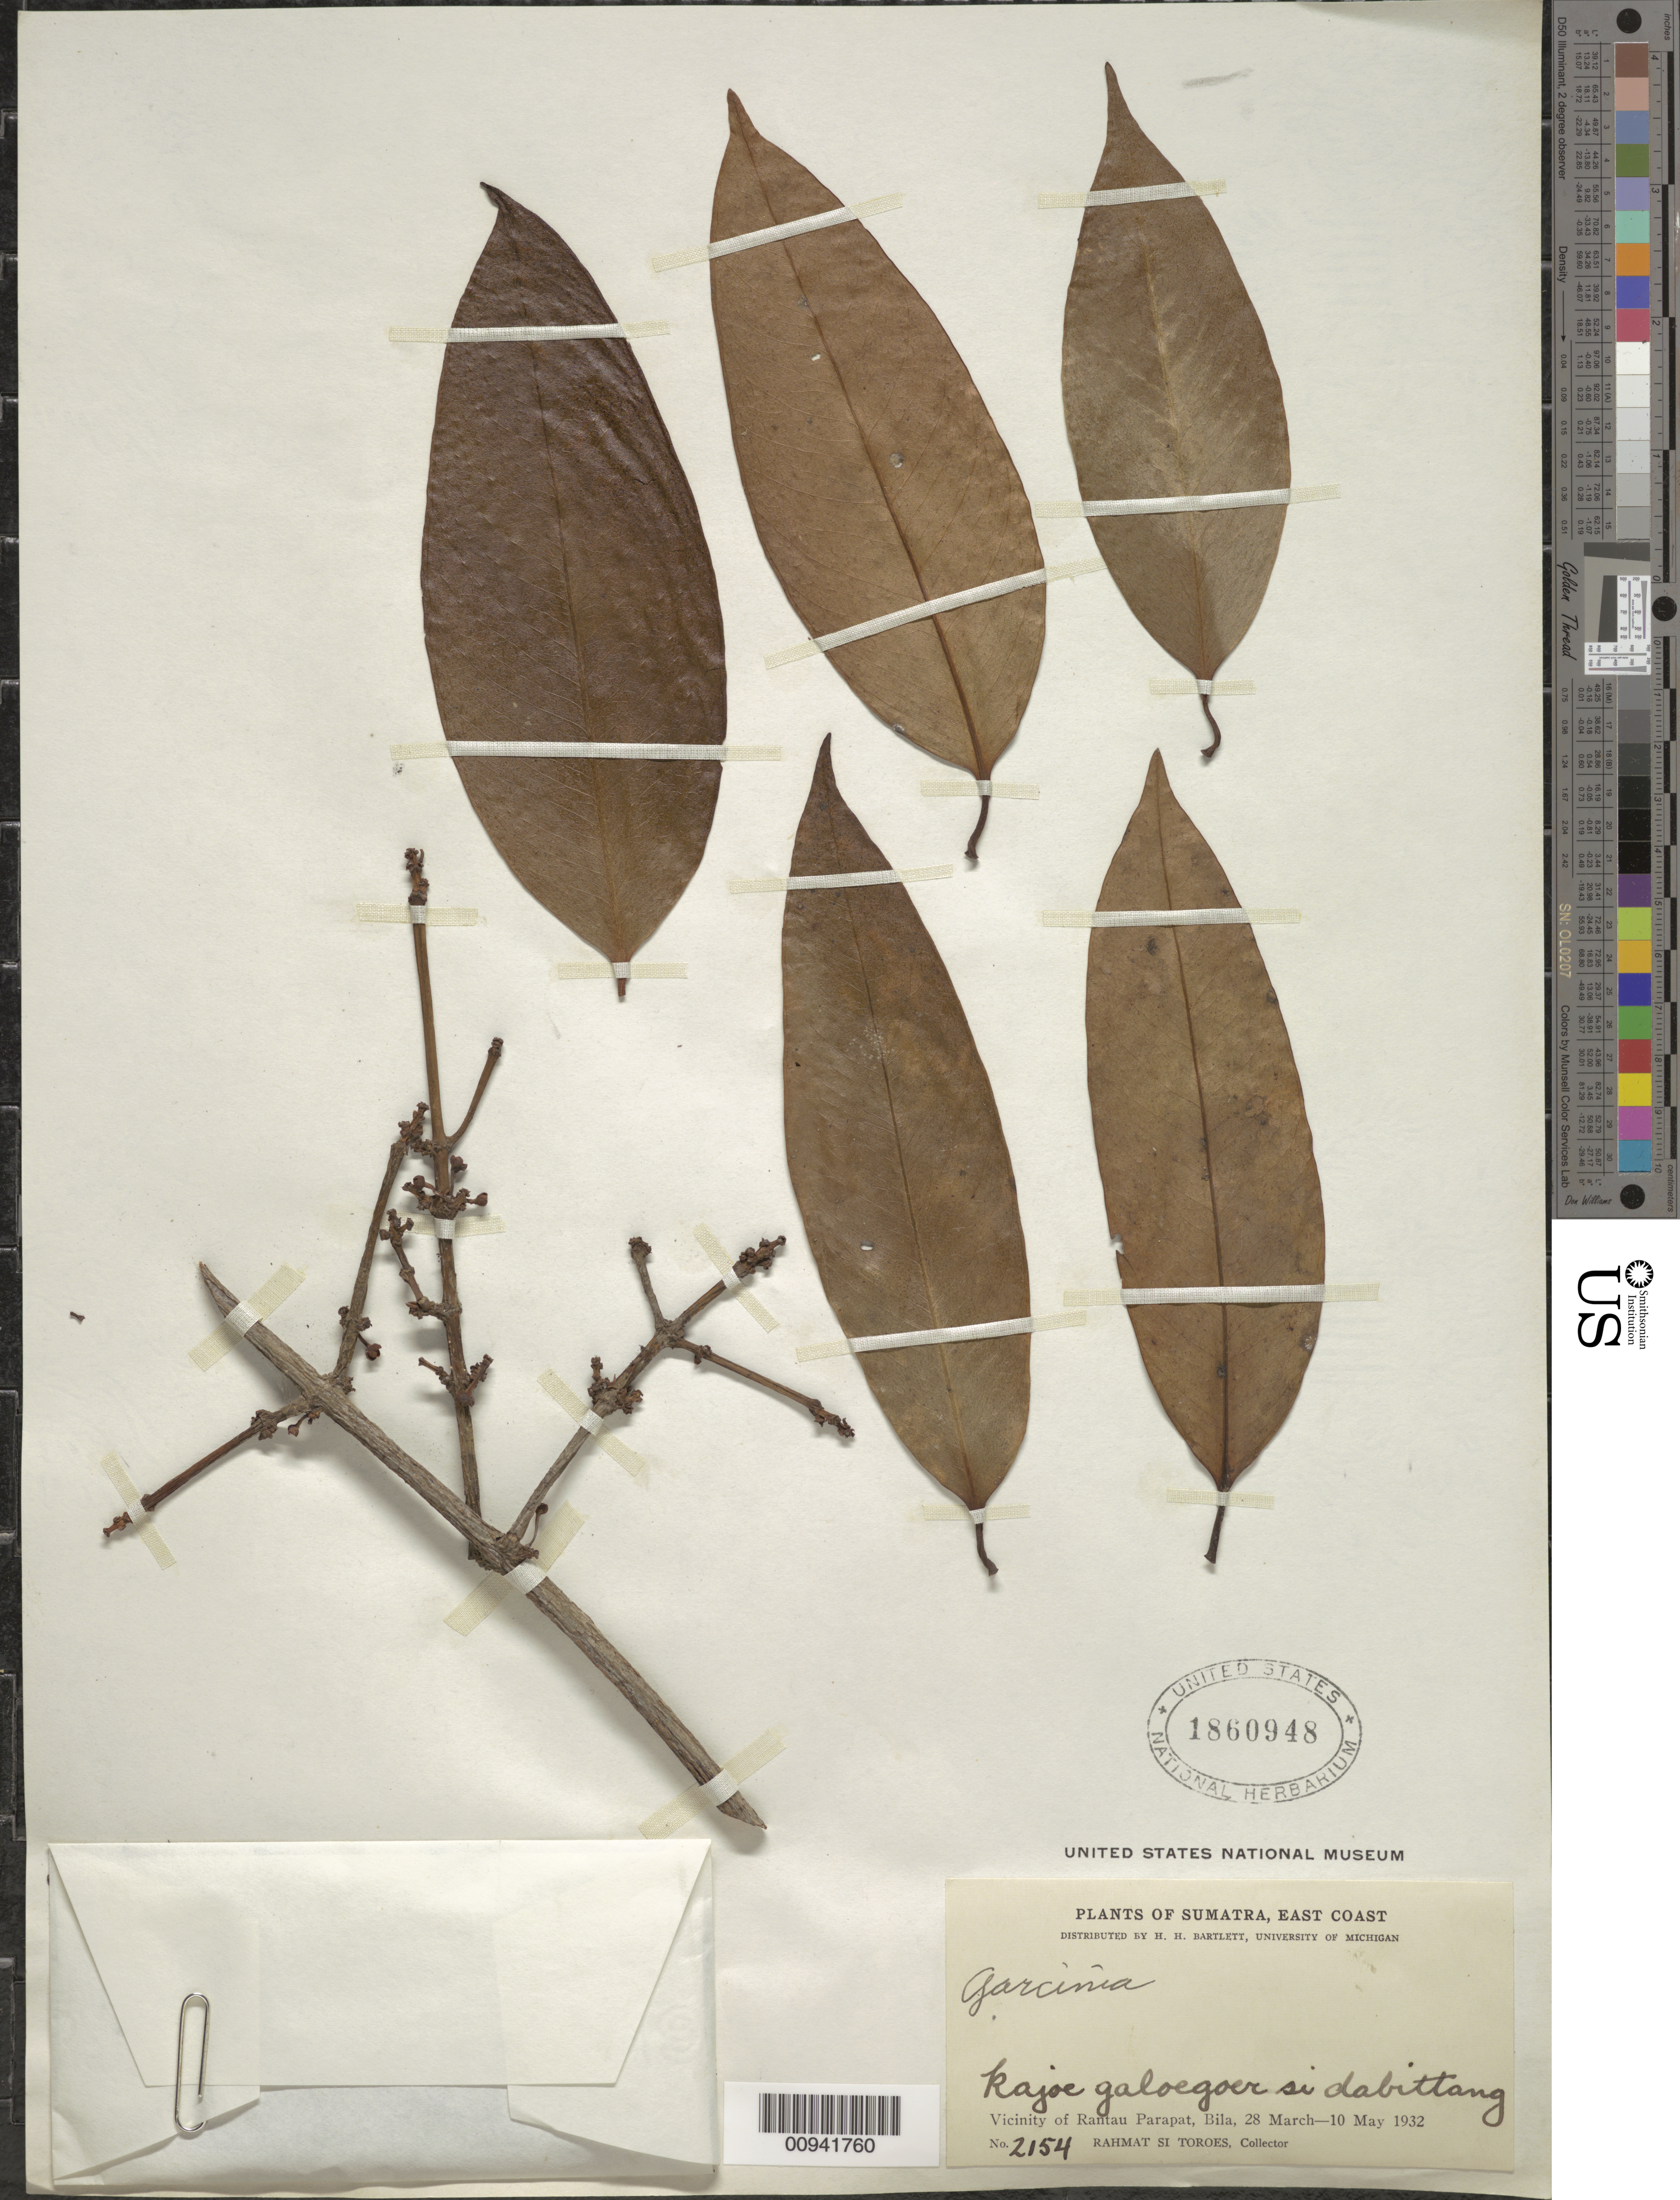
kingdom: Plantae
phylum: Tracheophyta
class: Magnoliopsida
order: Malpighiales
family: Clusiaceae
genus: Garcinia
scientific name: Garcinia sp.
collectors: Rahmat Si Boeea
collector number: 2154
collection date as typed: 28 Mar 1932 to 10 May 1932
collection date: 1932-03-28/1932-05-10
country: Indonesia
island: Sumatra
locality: East coast, vicinity of Rantau Parapat, Bila.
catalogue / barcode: US 1860948